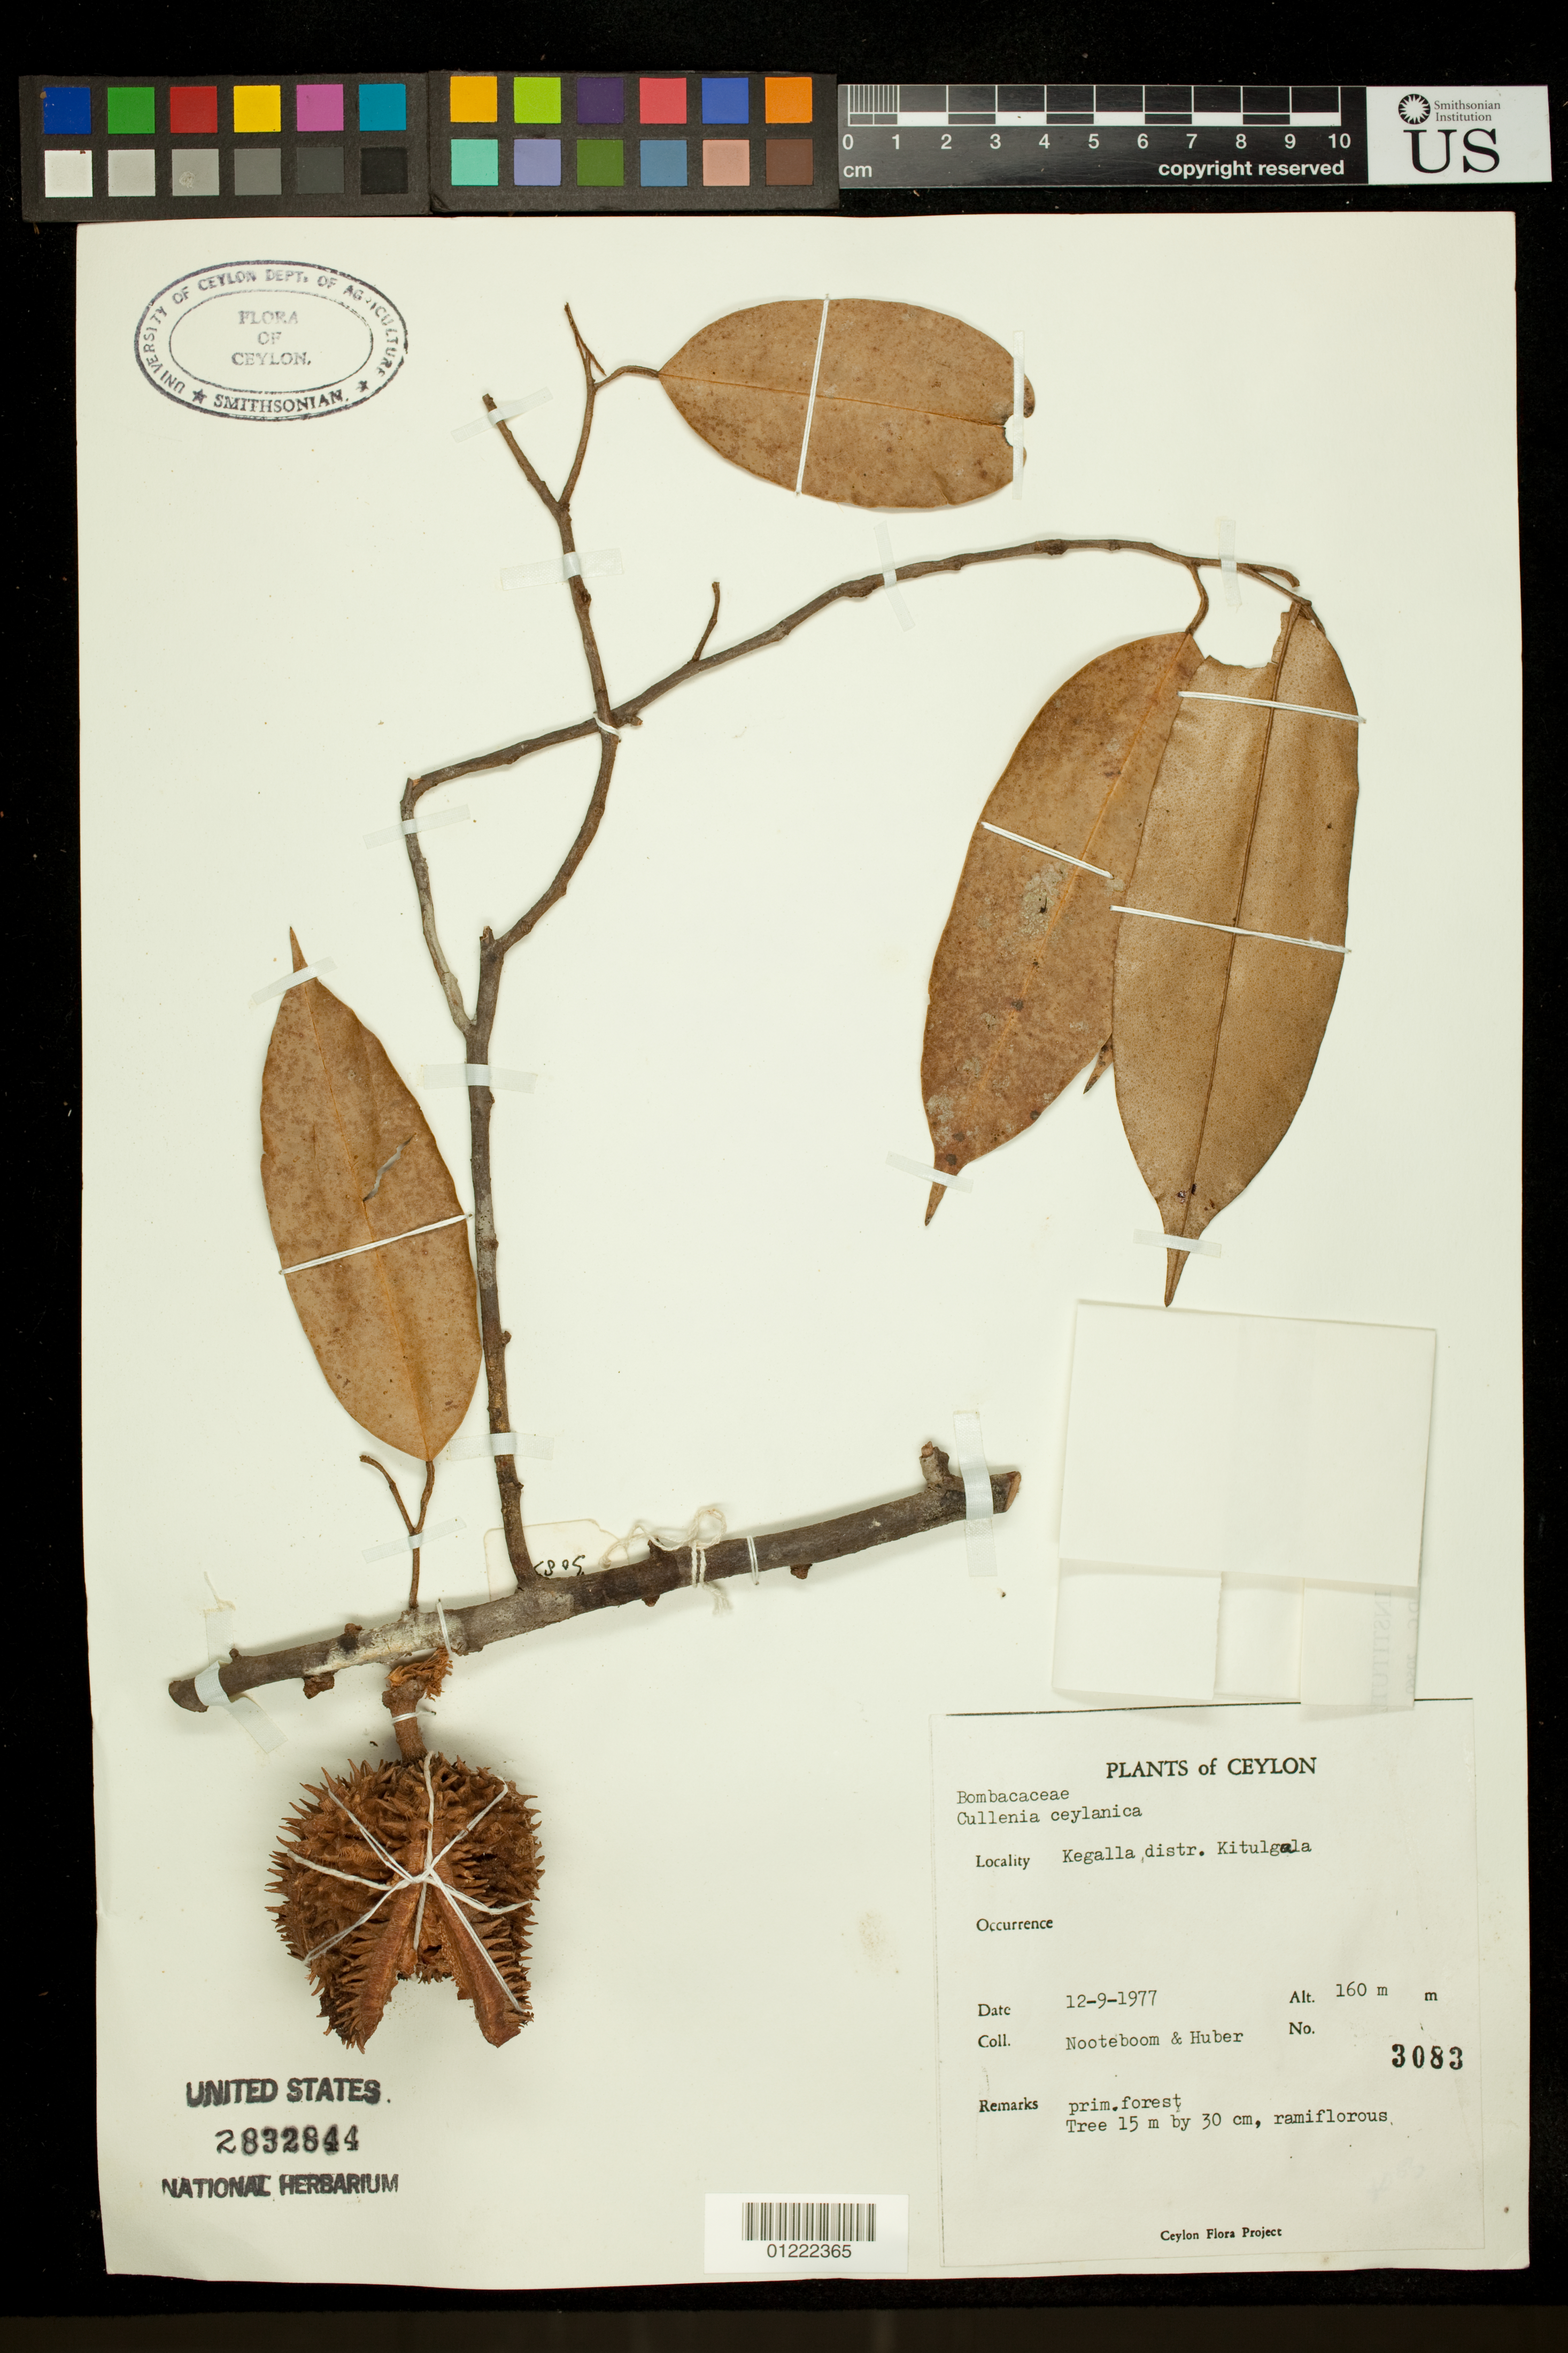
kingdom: Plantae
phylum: Tracheophyta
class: Magnoliopsida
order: Malvales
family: Malvaceae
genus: Cullenia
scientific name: Cullenia ceylanica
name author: (Gardner) K. Schum.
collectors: H. P. Nooteboom & Huber, --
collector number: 3083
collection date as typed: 9/12/1977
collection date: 1977-09-12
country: Sri Lanka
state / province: Sabaragamuwa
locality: Kegalla distr. Kitulgala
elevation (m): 160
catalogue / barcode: US 2832844